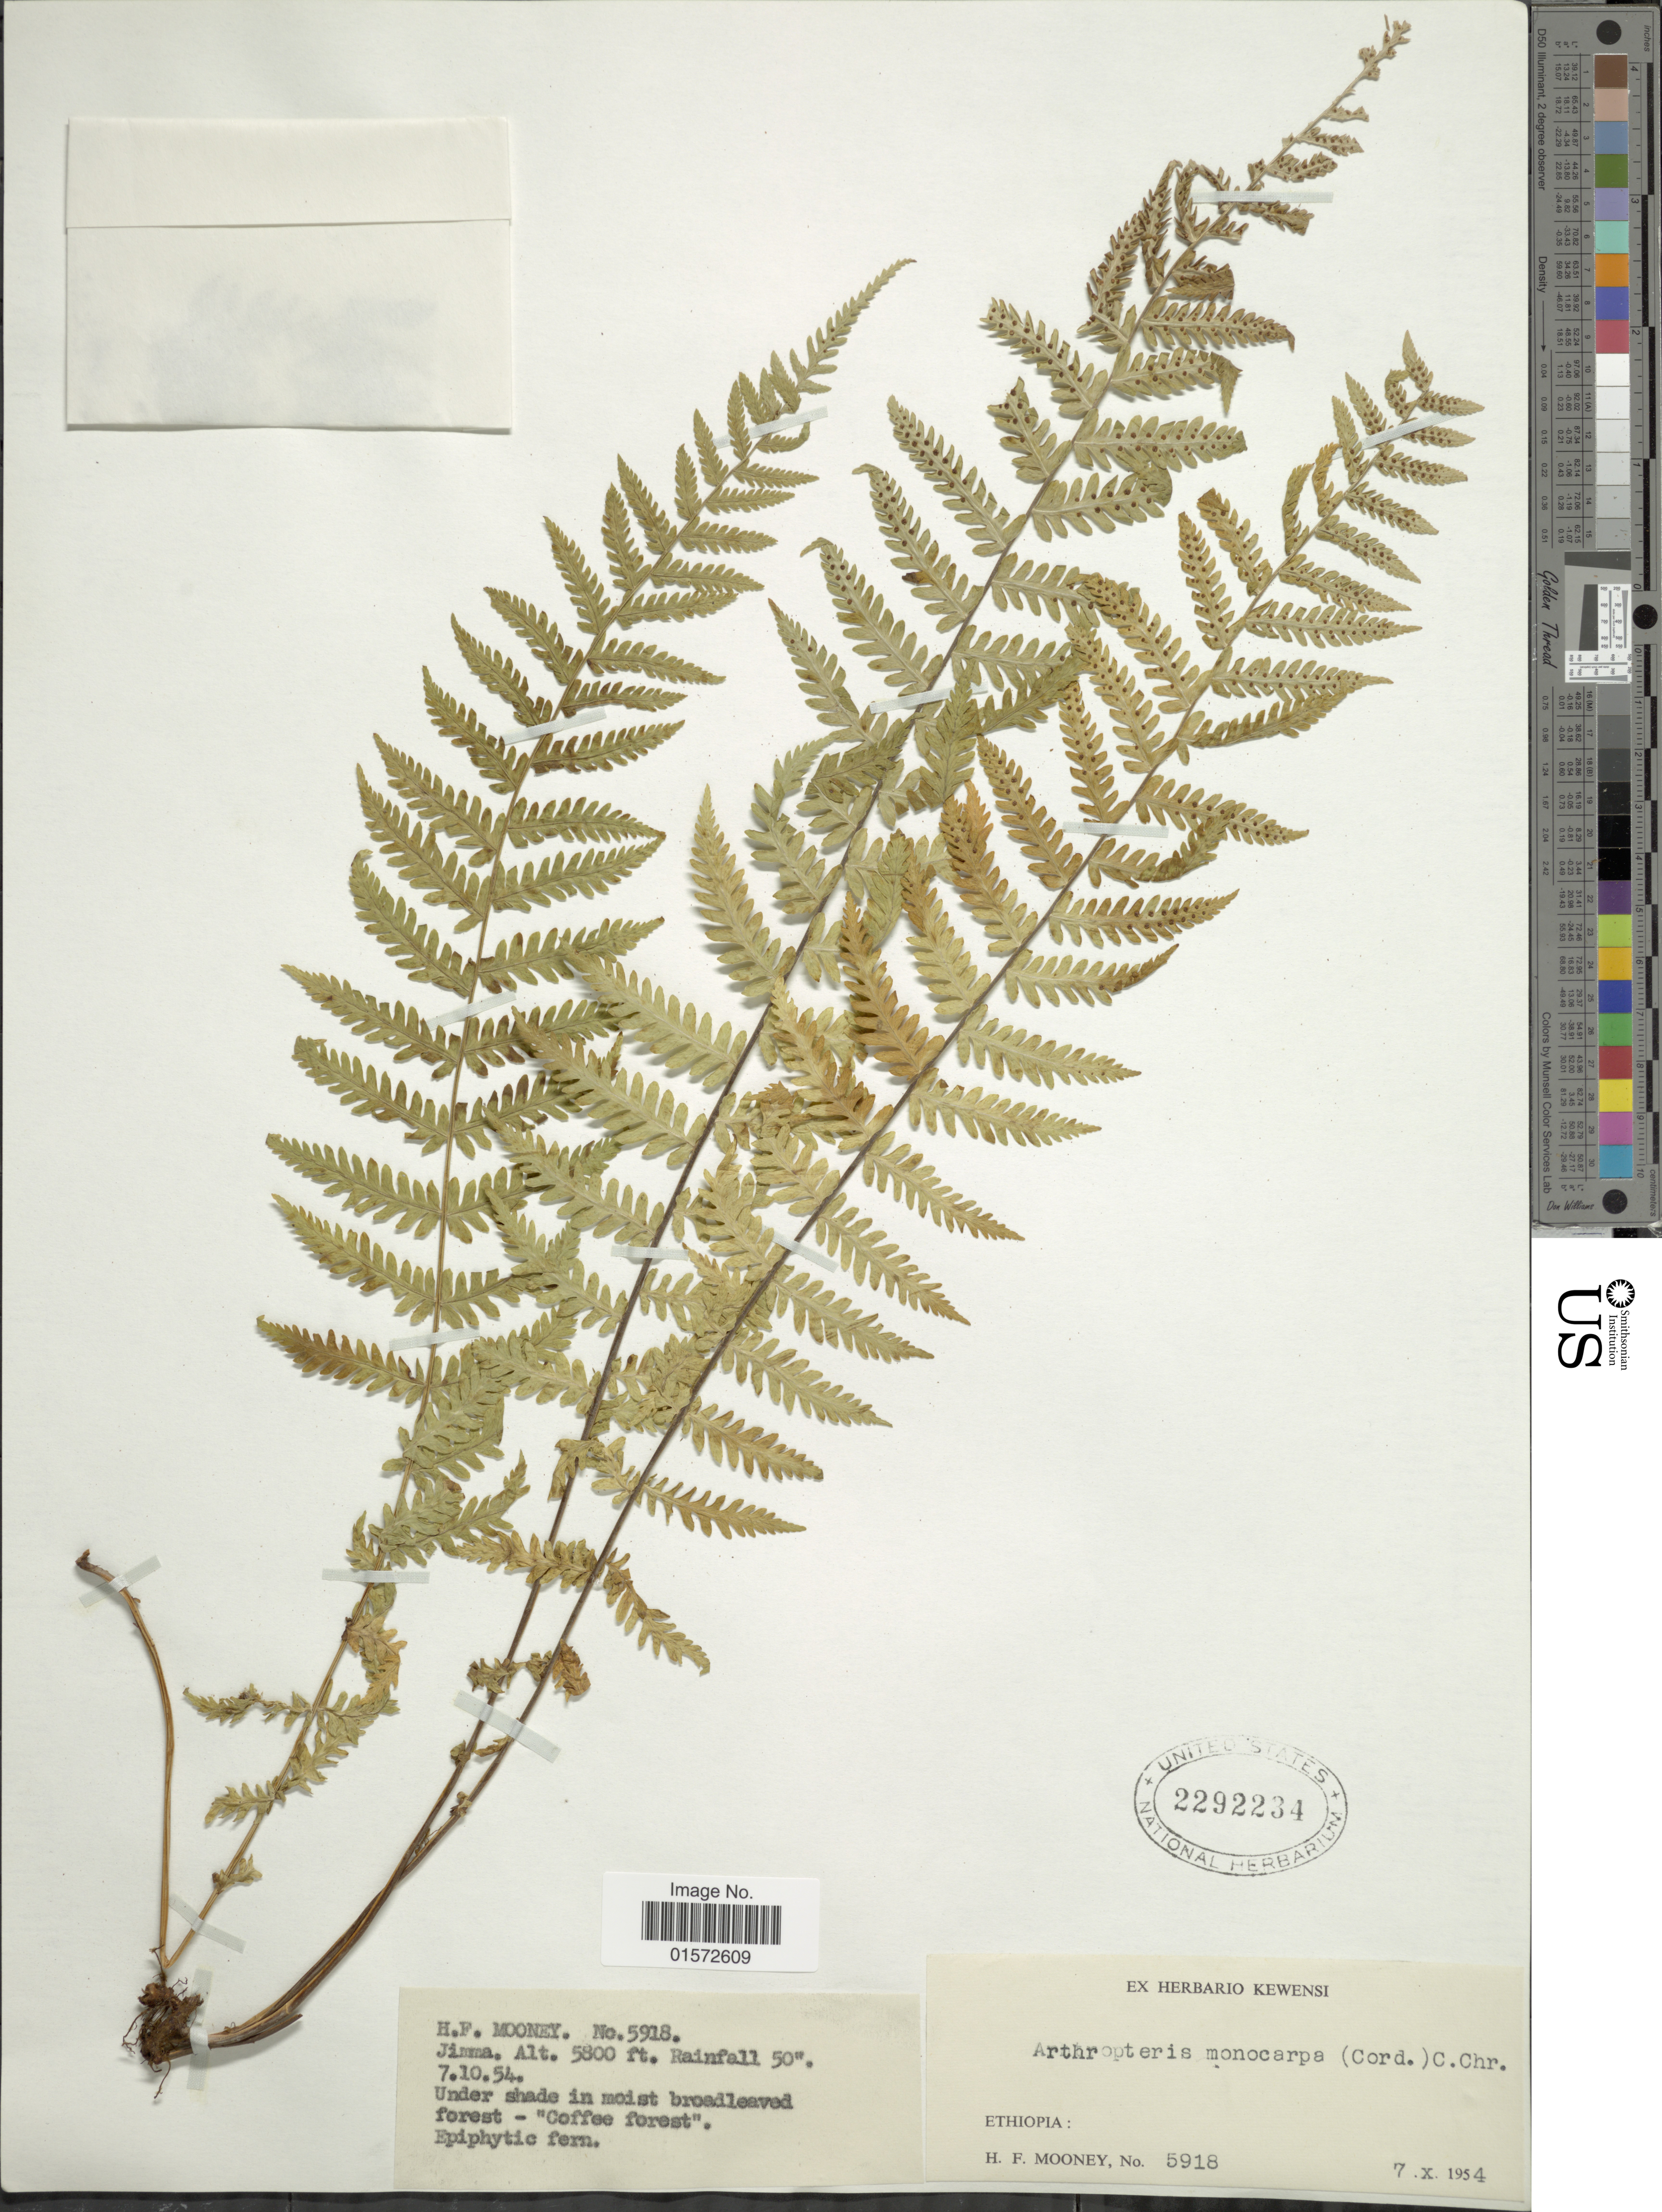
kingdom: Plantae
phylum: Tracheophyta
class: Polypodiopsida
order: Polypodiales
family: Tectariaceae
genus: Arthropteris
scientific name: Arthropteris monocarpa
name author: (Cordem.) C. Chr.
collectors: H. Mooney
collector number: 5918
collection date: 1954-10-07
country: Ethiopia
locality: Jimma. Rainfall 50 in.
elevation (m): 1768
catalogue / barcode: US 2292234